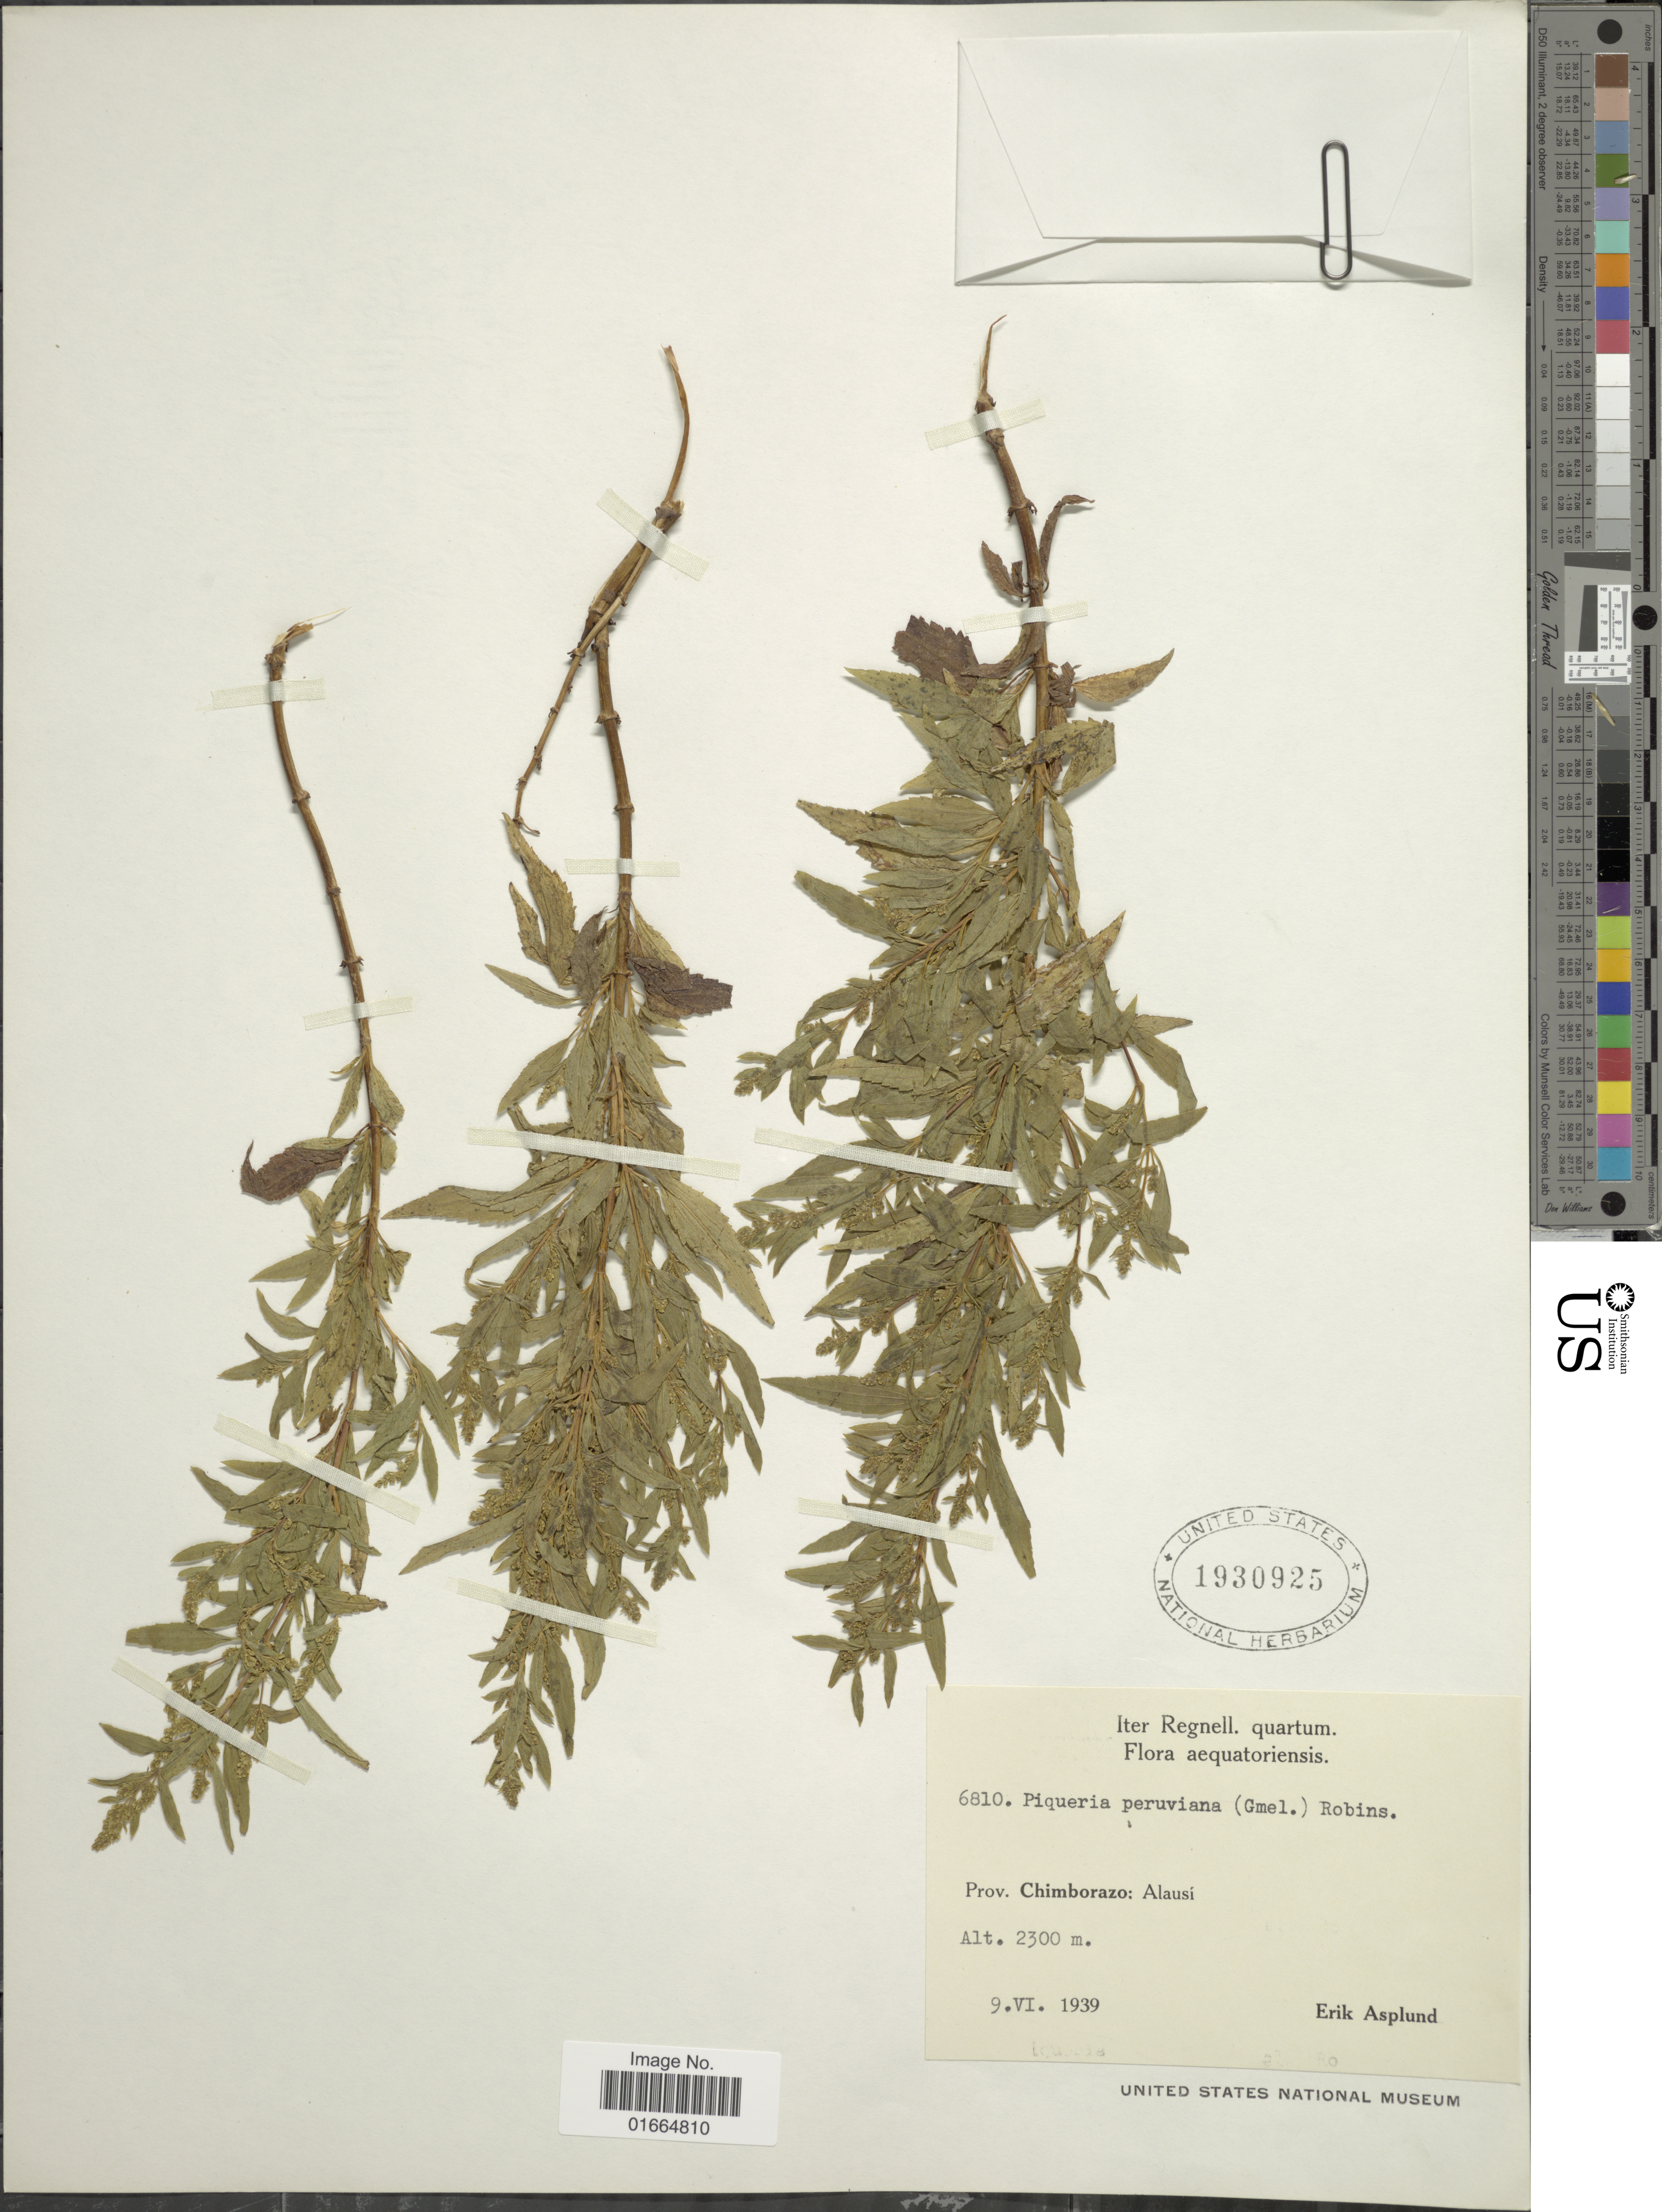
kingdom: Plantae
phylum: Tracheophyta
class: Magnoliopsida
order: Asterales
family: Asteraceae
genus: Ophryosporus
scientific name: Ophryosporus peruvianus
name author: (J.F. Gmel.) R.M. King & H. Rob.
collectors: E. Asplund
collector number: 6810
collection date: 1939-06-09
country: Ecuador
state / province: Chimborazo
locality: Prov. Chimborazo: Alausi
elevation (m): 2300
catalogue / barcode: US 1930925